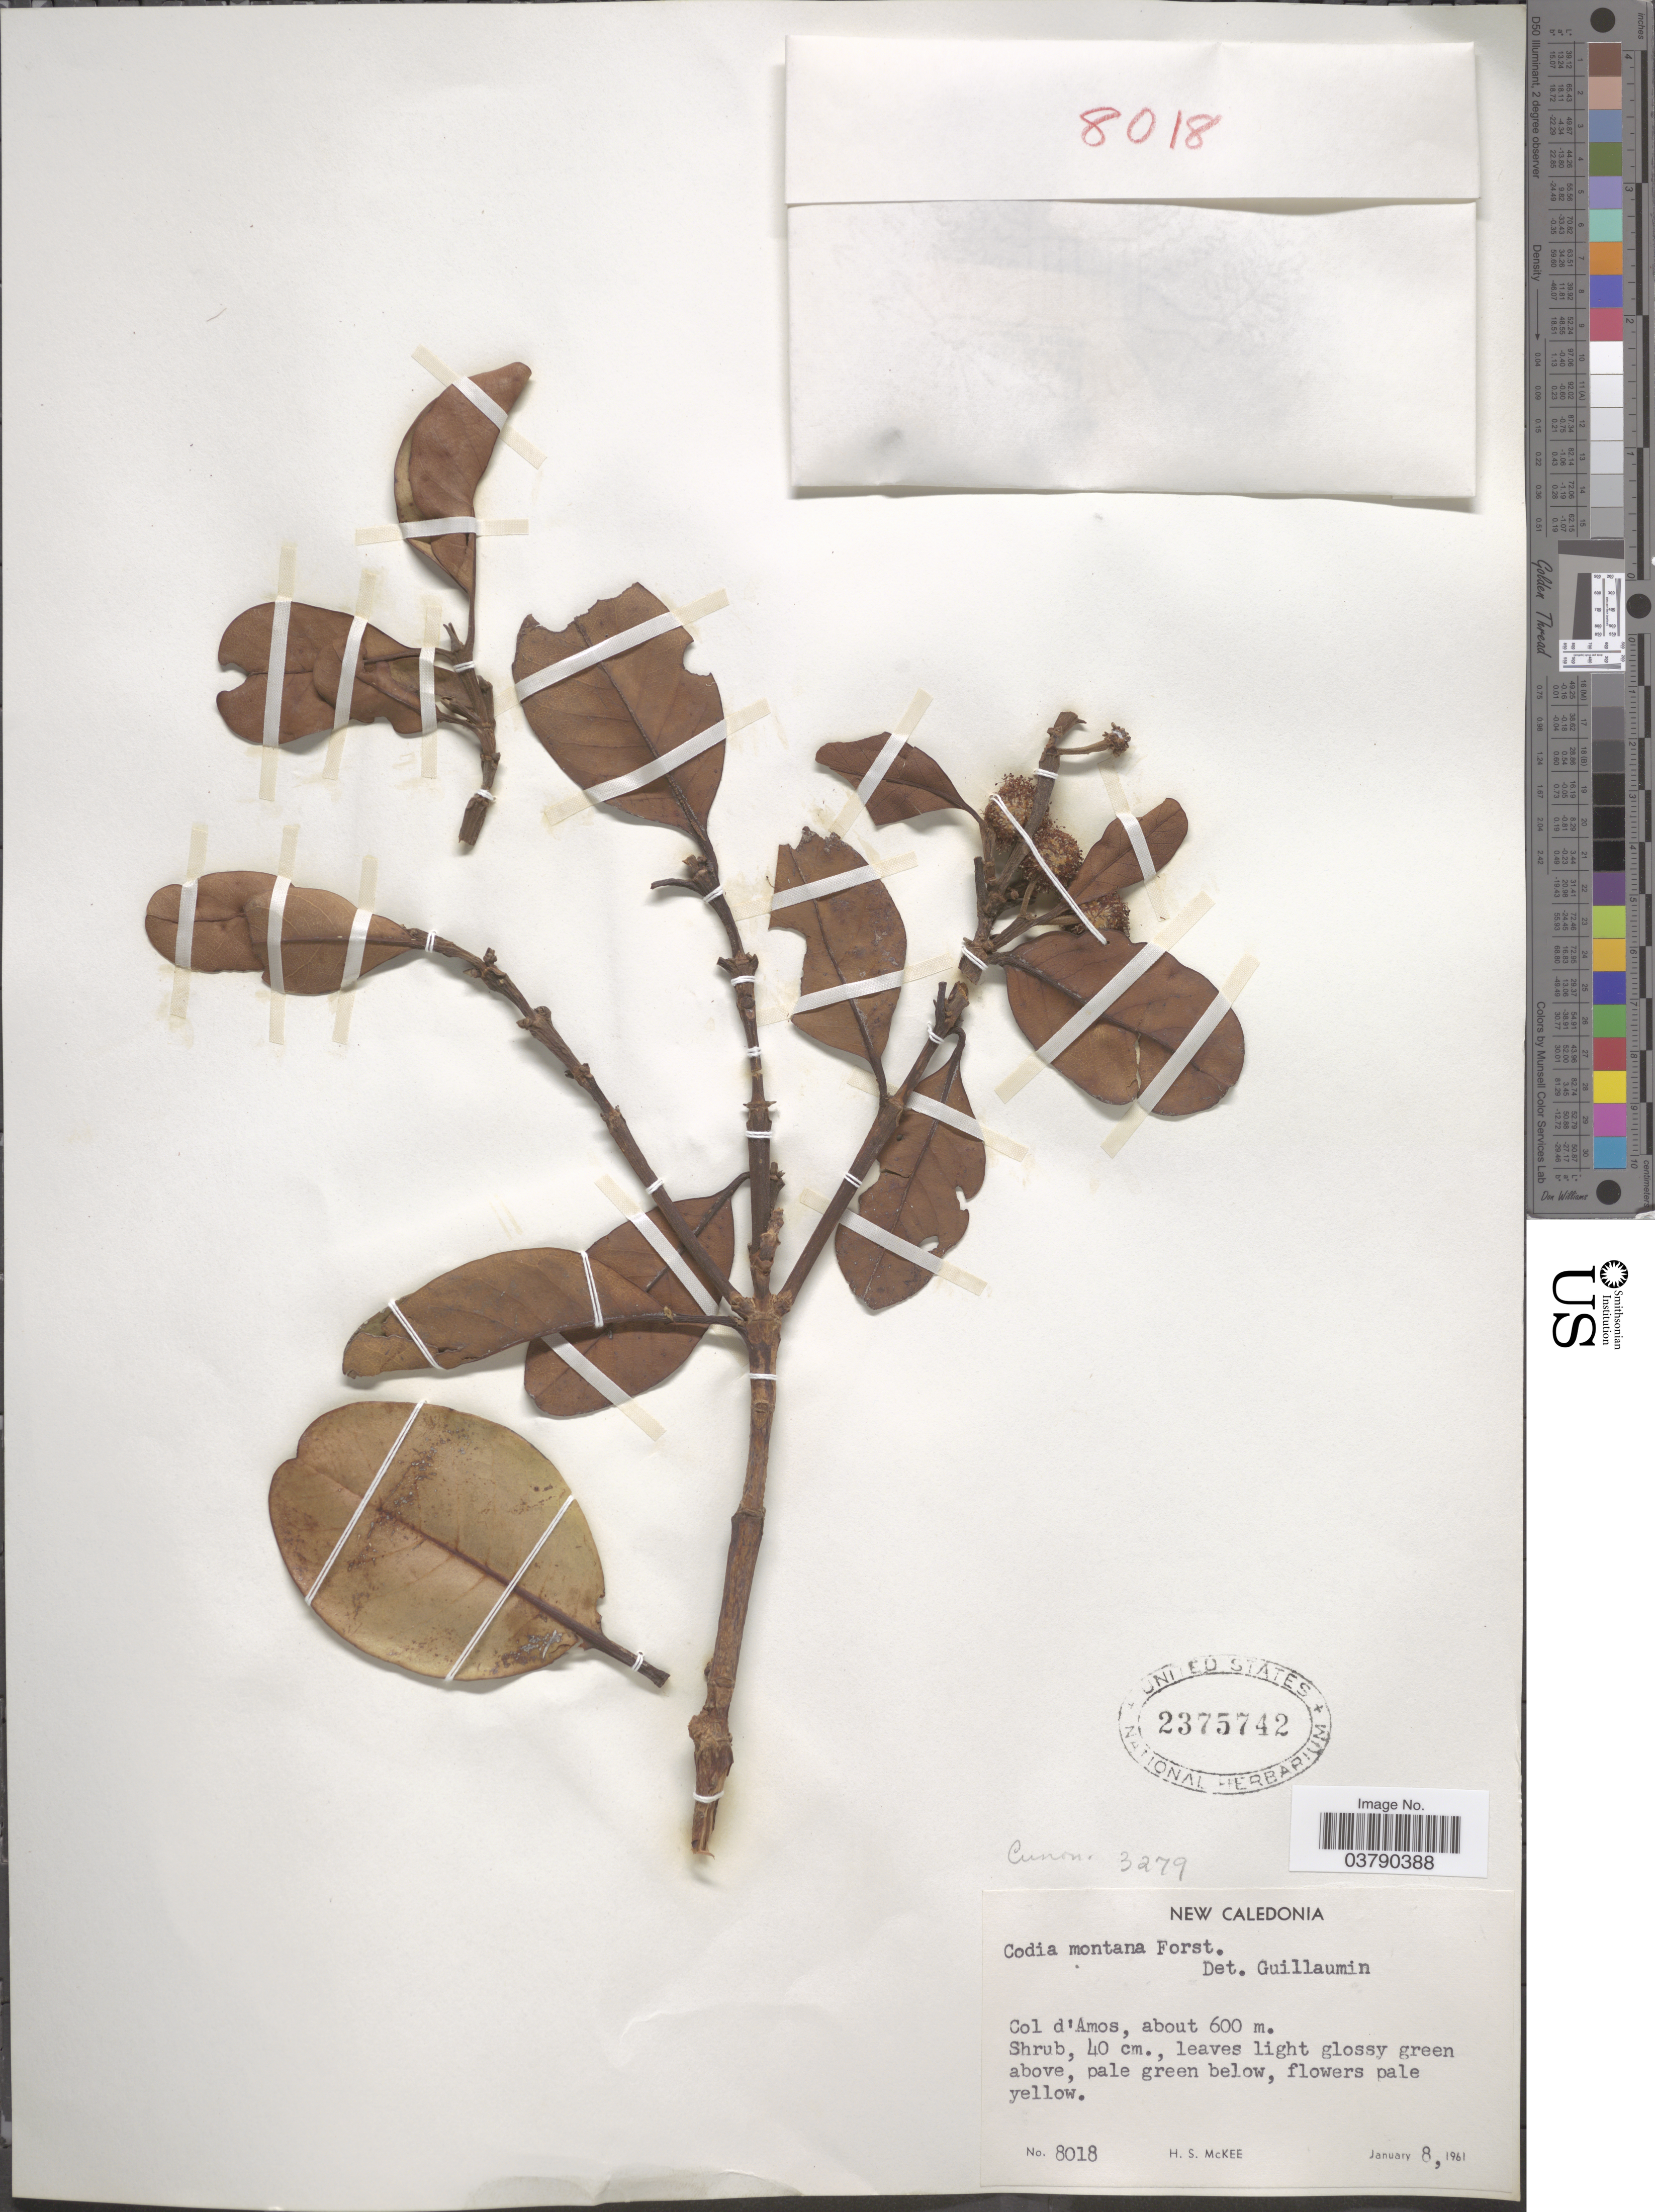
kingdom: Plantae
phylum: Tracheophyta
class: Magnoliopsida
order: Oxalidales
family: Cunoniaceae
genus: Codia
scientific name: Codia montana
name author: J.R. Forst. & G. Forst.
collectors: H. S. McKee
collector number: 8018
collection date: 1961-01-08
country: New Caledonia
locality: Col d'Amos.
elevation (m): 600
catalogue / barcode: US 2375742